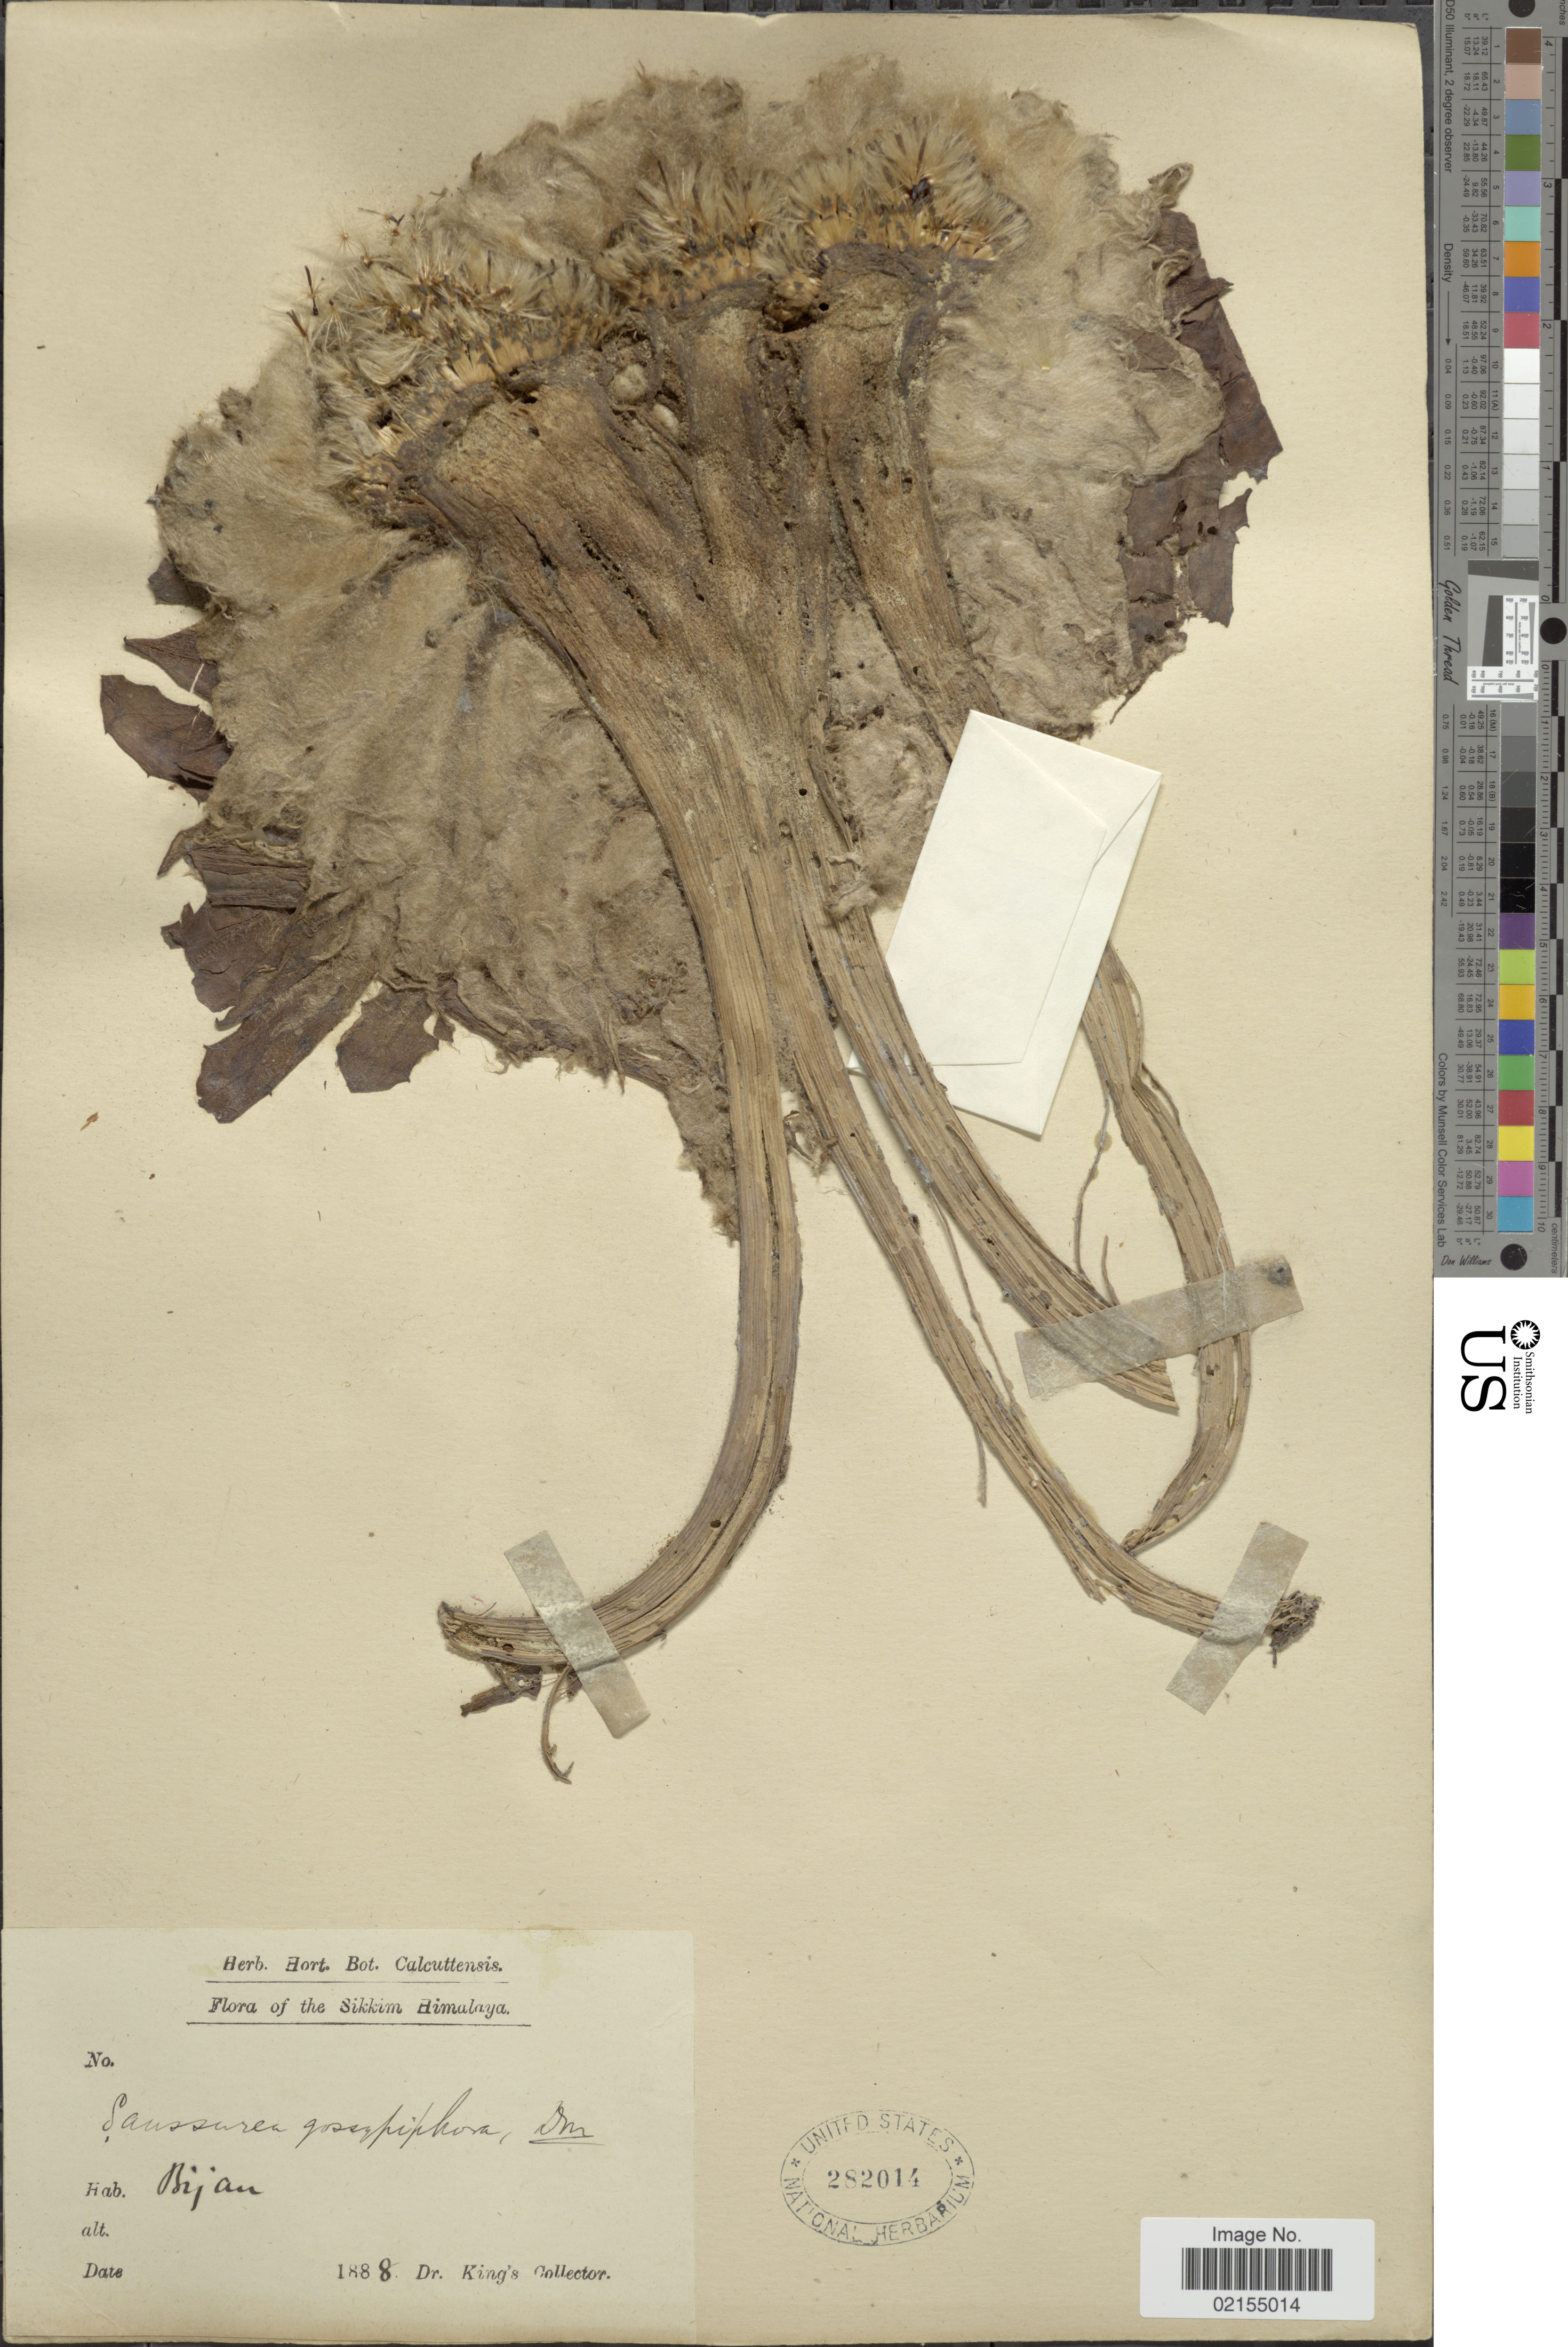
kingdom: Plantae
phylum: Tracheophyta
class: Magnoliopsida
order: Asterales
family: Asteraceae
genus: Saussurea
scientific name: Saussurea gossipiphora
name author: D. Don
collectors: Dr. King's collector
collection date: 1888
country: India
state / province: Sikkim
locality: The Sikkim Himalayas, Bijan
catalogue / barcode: US 282014